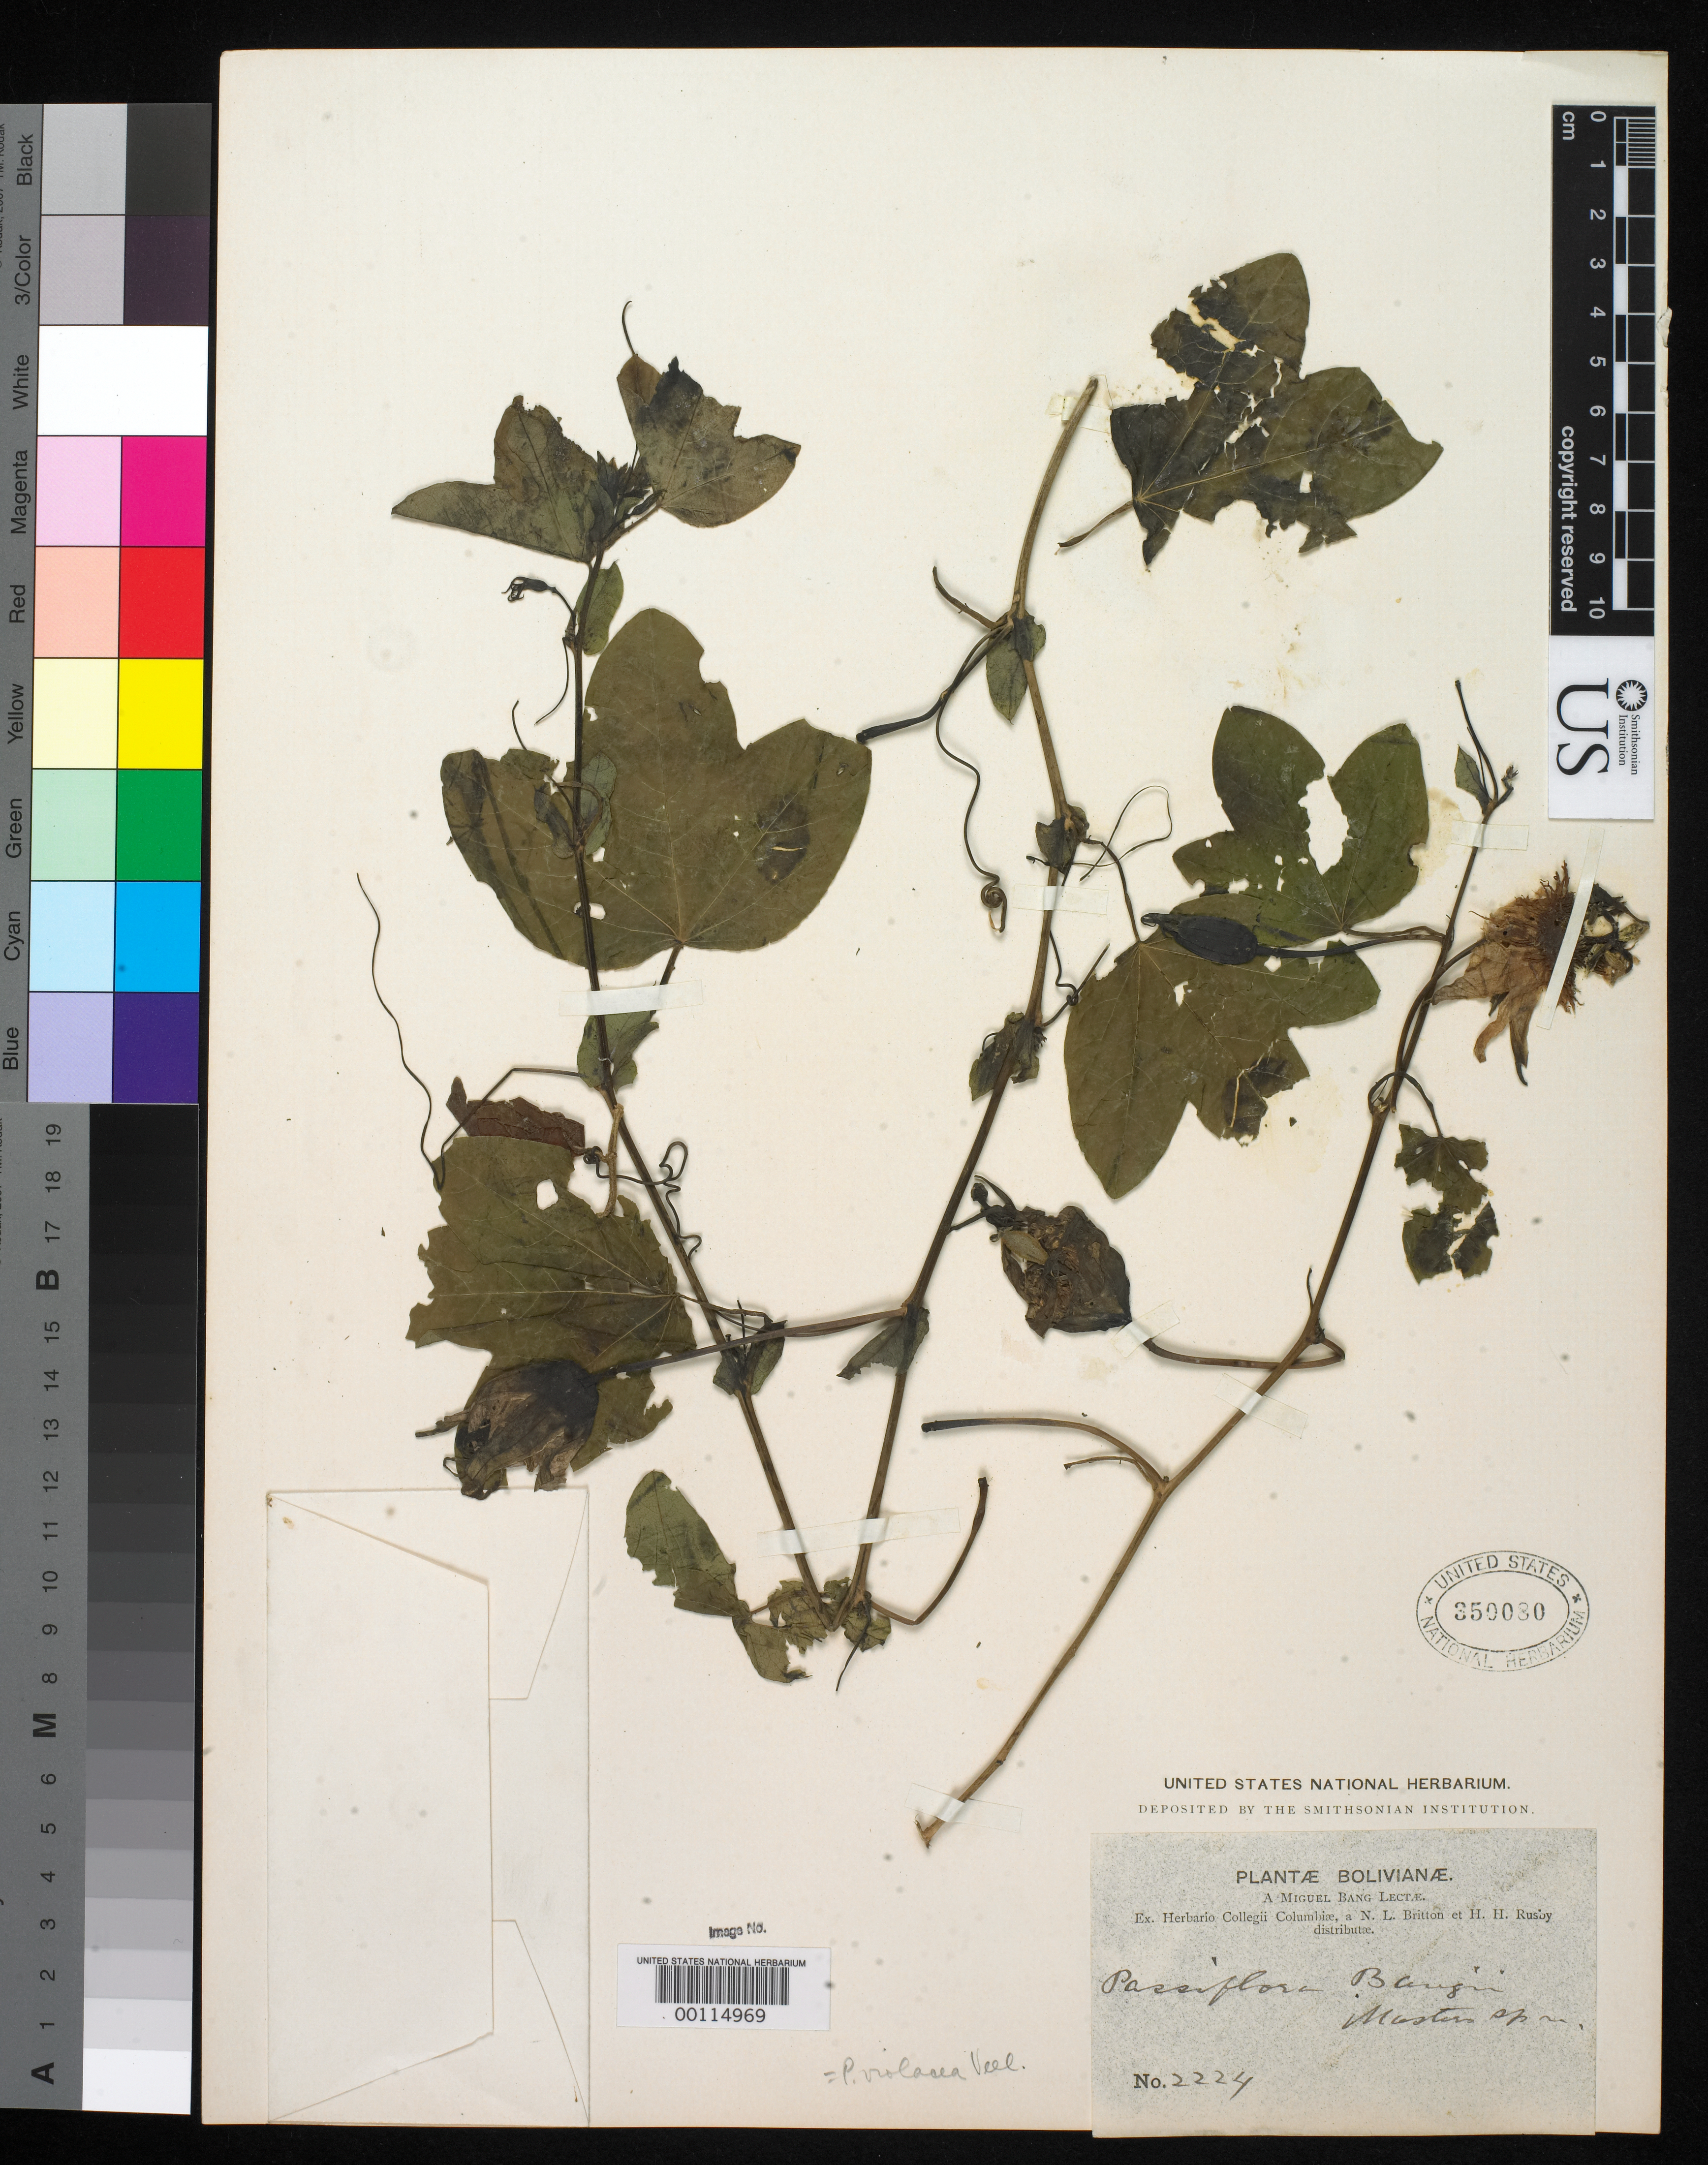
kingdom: Plantae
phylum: Tracheophyta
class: Magnoliopsida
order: Malpighiales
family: Passifloraceae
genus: Passiflora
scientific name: Passiflora bangii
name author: Mast. in Rusby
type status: Isotype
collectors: M. Bang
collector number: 2224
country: Bolivia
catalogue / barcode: US 350080